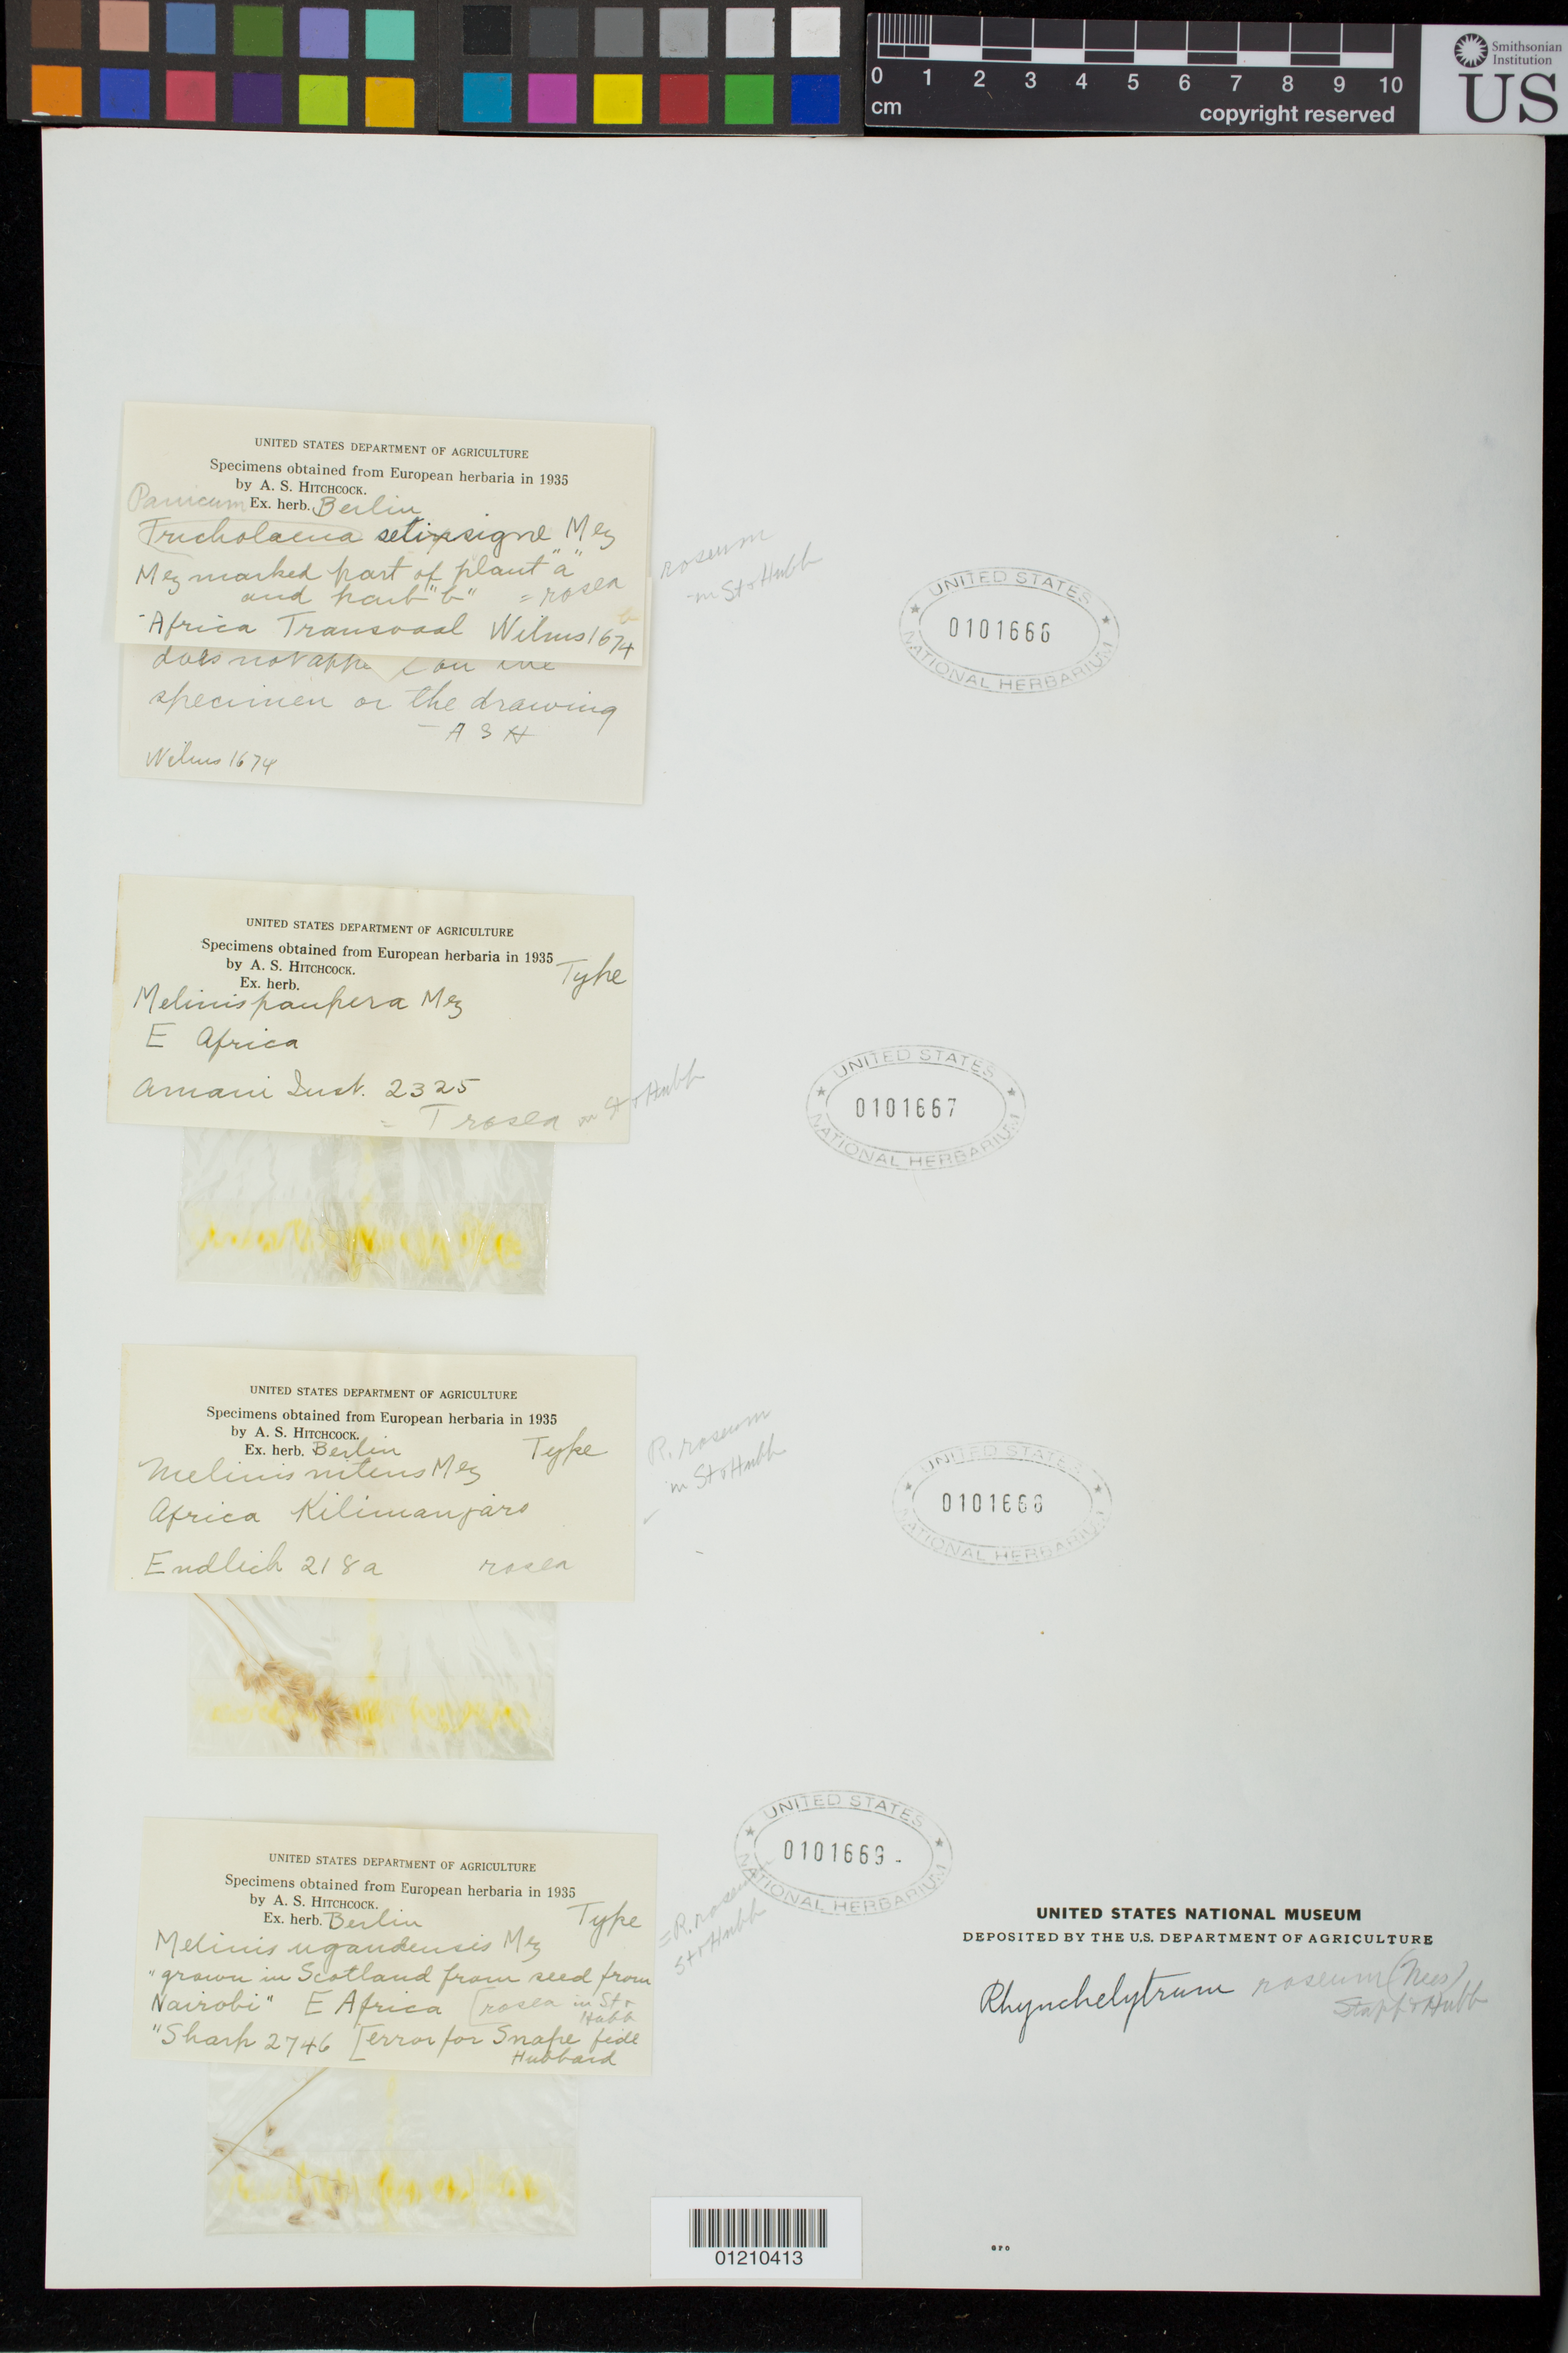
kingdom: Plantae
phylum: Tracheophyta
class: Liliopsida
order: Poales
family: Poaceae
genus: Melinis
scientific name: Melinis nitens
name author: Mez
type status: Type Collection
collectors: R. Endlich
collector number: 218a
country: Tanzania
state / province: Kilimanjaro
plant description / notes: Fragmentary material of type specimen ex herb. Berlin.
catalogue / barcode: US 101668